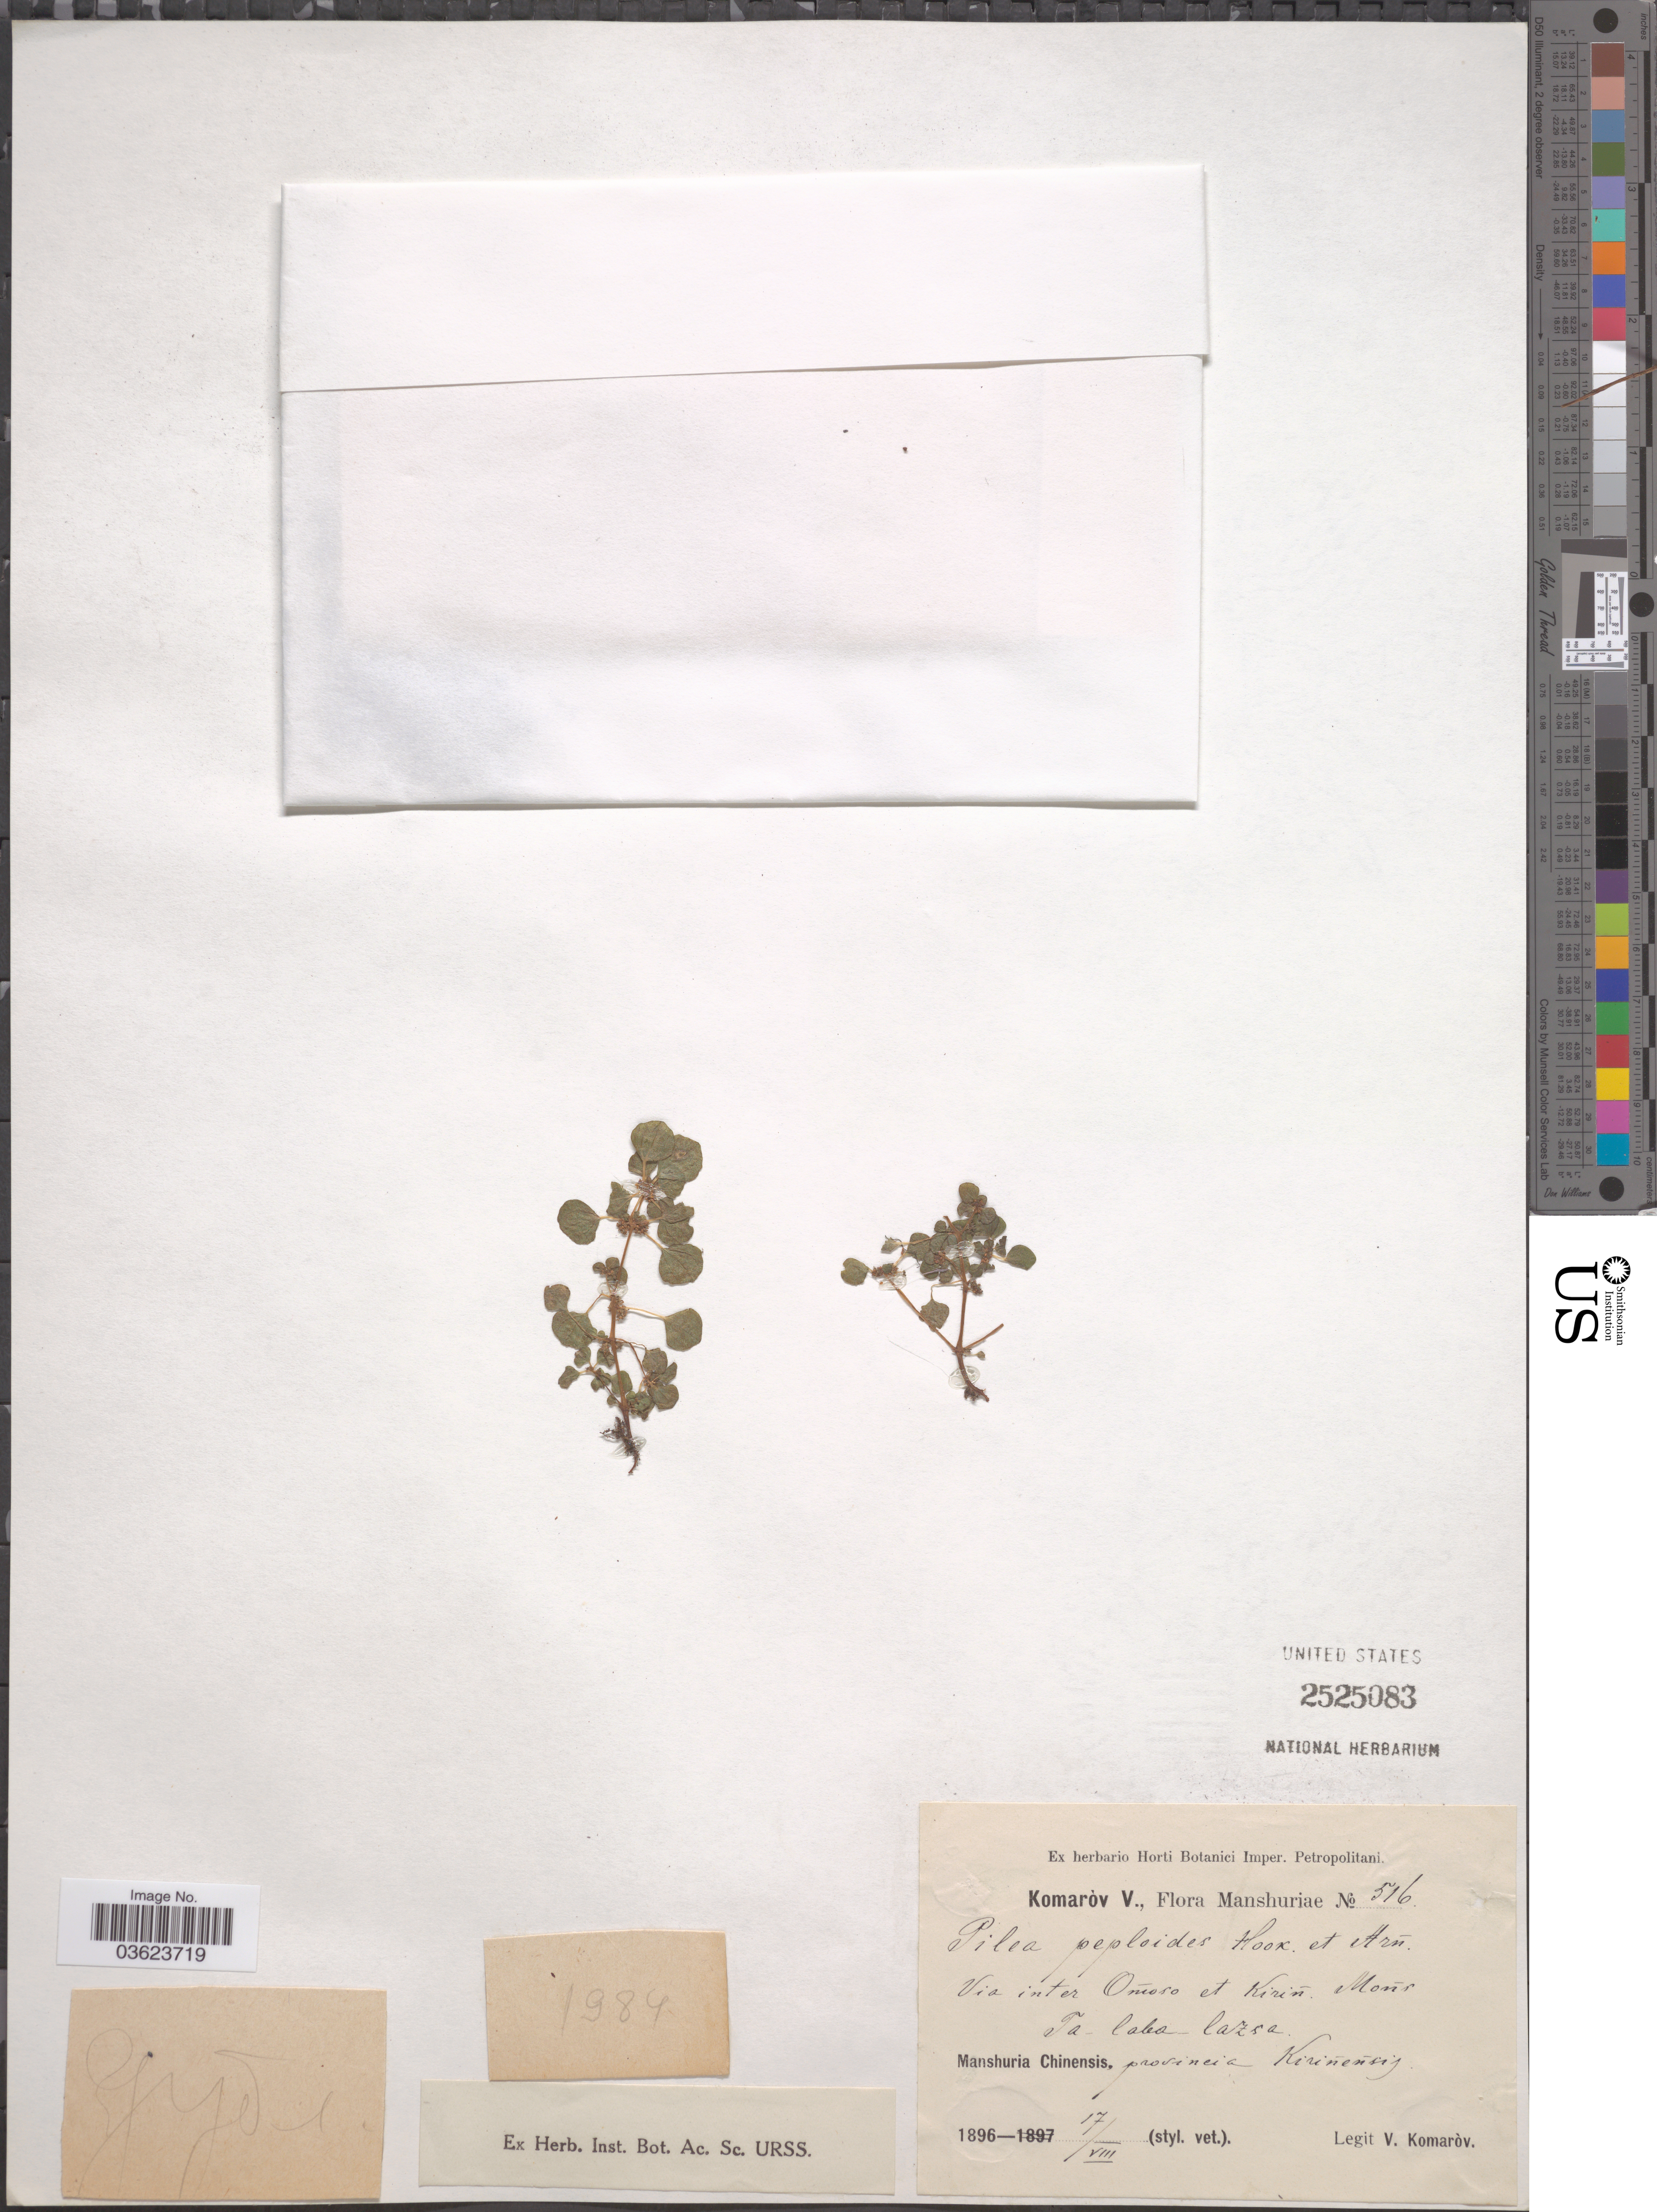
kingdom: Plantae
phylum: Tracheophyta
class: Magnoliopsida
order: Rosales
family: Urticaceae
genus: Pilea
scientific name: Pilea peploides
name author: (Gaudich.) Hook. & Arn.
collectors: V. L. Komarov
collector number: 516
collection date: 1896-08-17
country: China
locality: Manshuria. Via inter Omoro [interpreted] et Kirin Mont [interpreted] Ta-laba lazsa [interpreted]. Manshuria Chinensis, province Kirinensi [interpreted].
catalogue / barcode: US 2525083